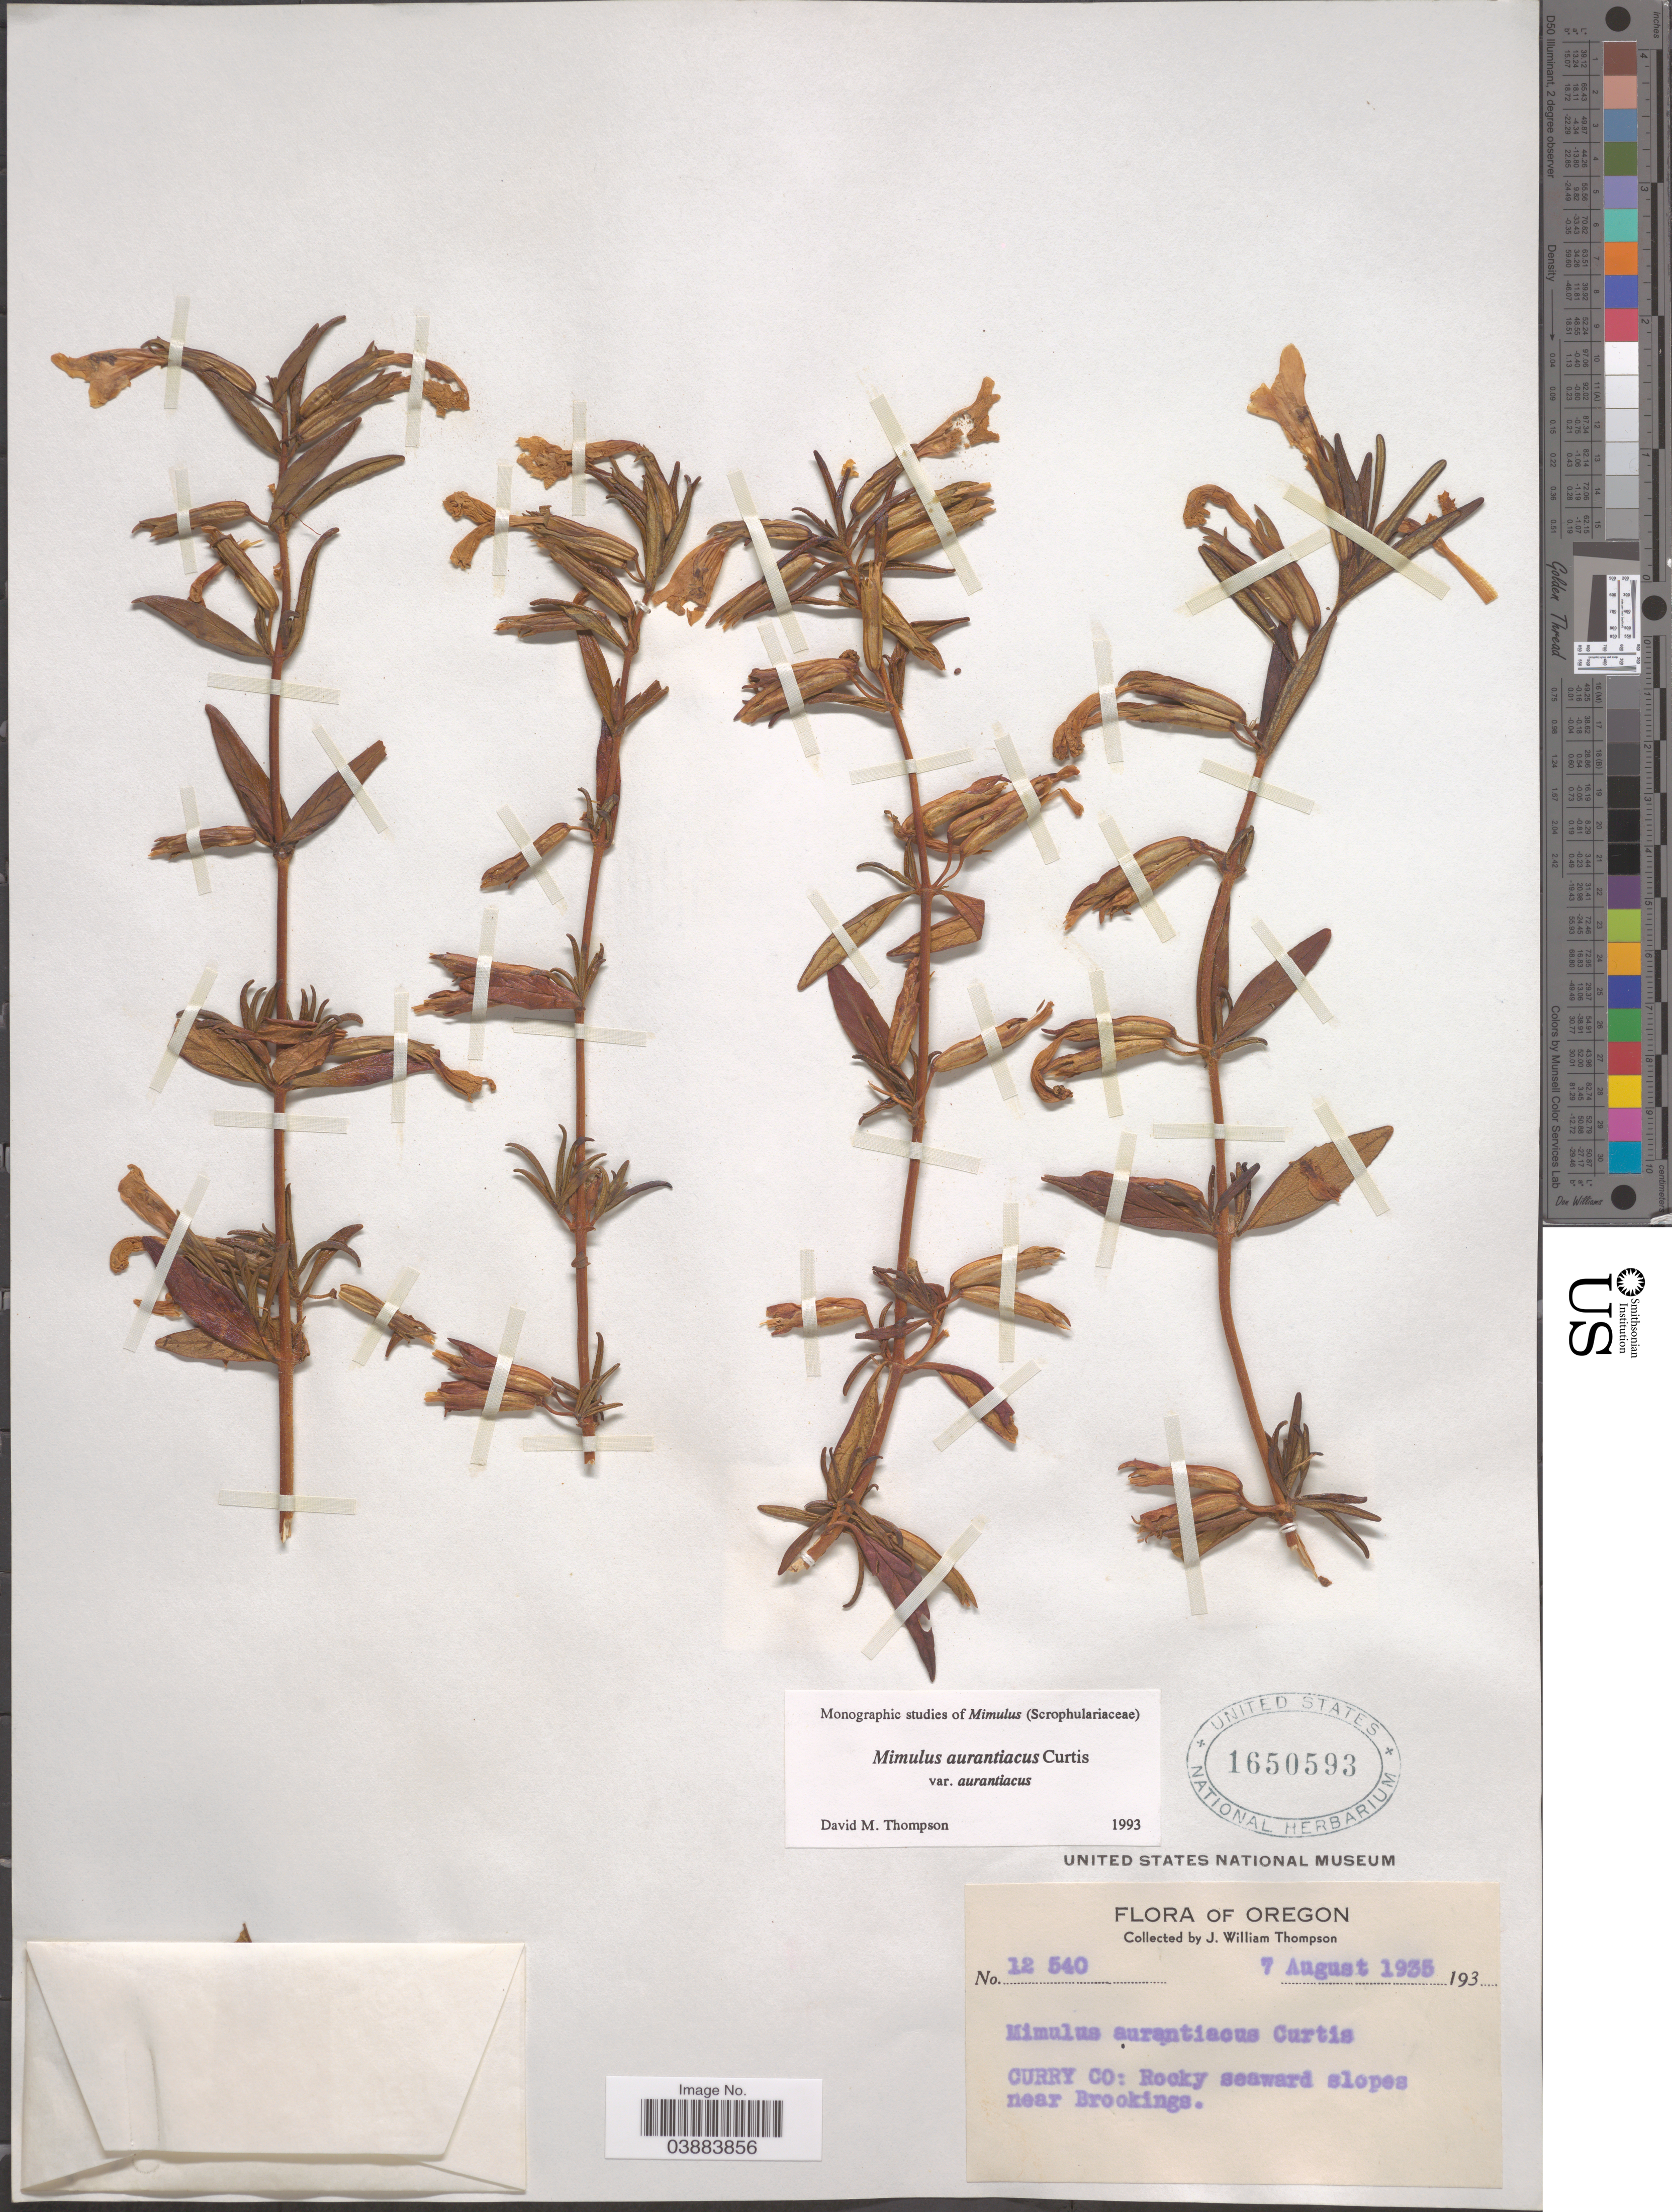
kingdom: Plantae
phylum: Tracheophyta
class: Magnoliopsida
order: Lamiales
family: Phrymaceae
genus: Diplacus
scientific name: Diplacus aurantiacus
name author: (Curtis) Jeps.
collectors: J. W. Thompson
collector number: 12540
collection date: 1935-08-07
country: United States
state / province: Oregon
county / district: Curry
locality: Curry Co: Rocky seaward slopes near Brookings.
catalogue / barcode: US 1650593